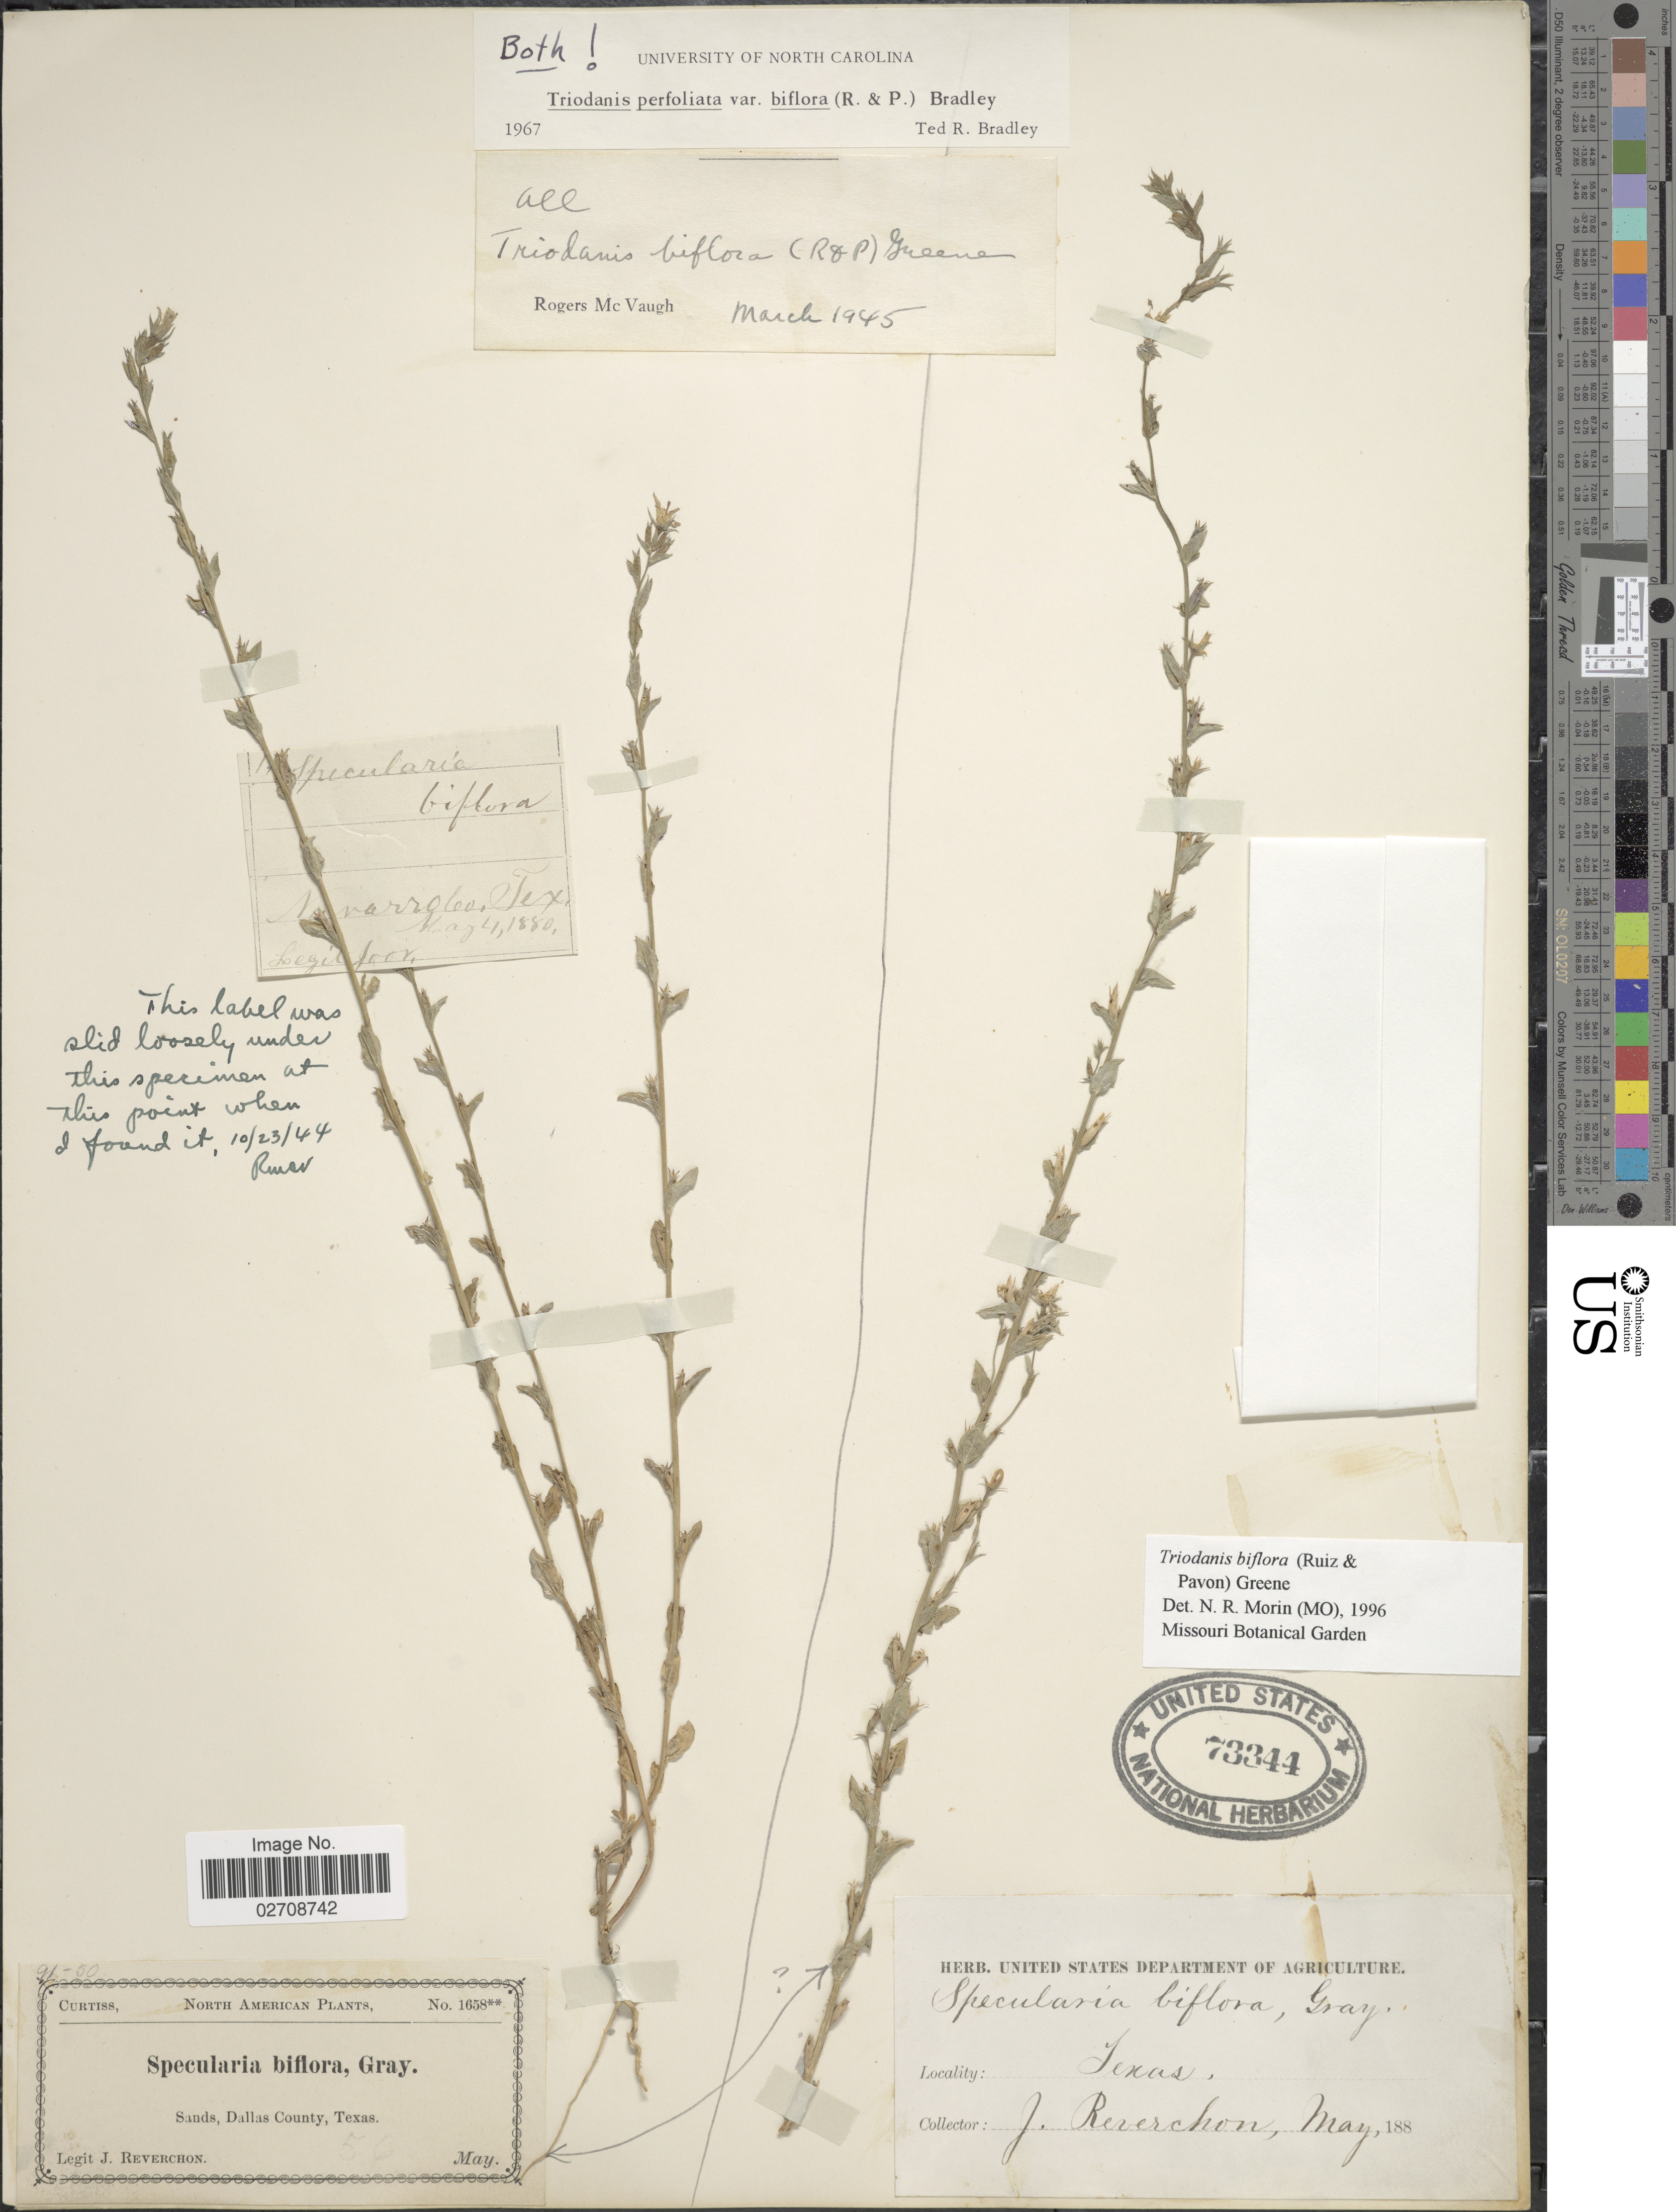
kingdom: Plantae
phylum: Tracheophyta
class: Magnoliopsida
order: Asterales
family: Campanulaceae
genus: Triodanis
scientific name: Triodanis biflora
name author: (Ruiz & Pav.) Greene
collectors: J. Reverchon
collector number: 1658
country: United States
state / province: Texas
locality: Sands, Dallas County, Texas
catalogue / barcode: US 73344